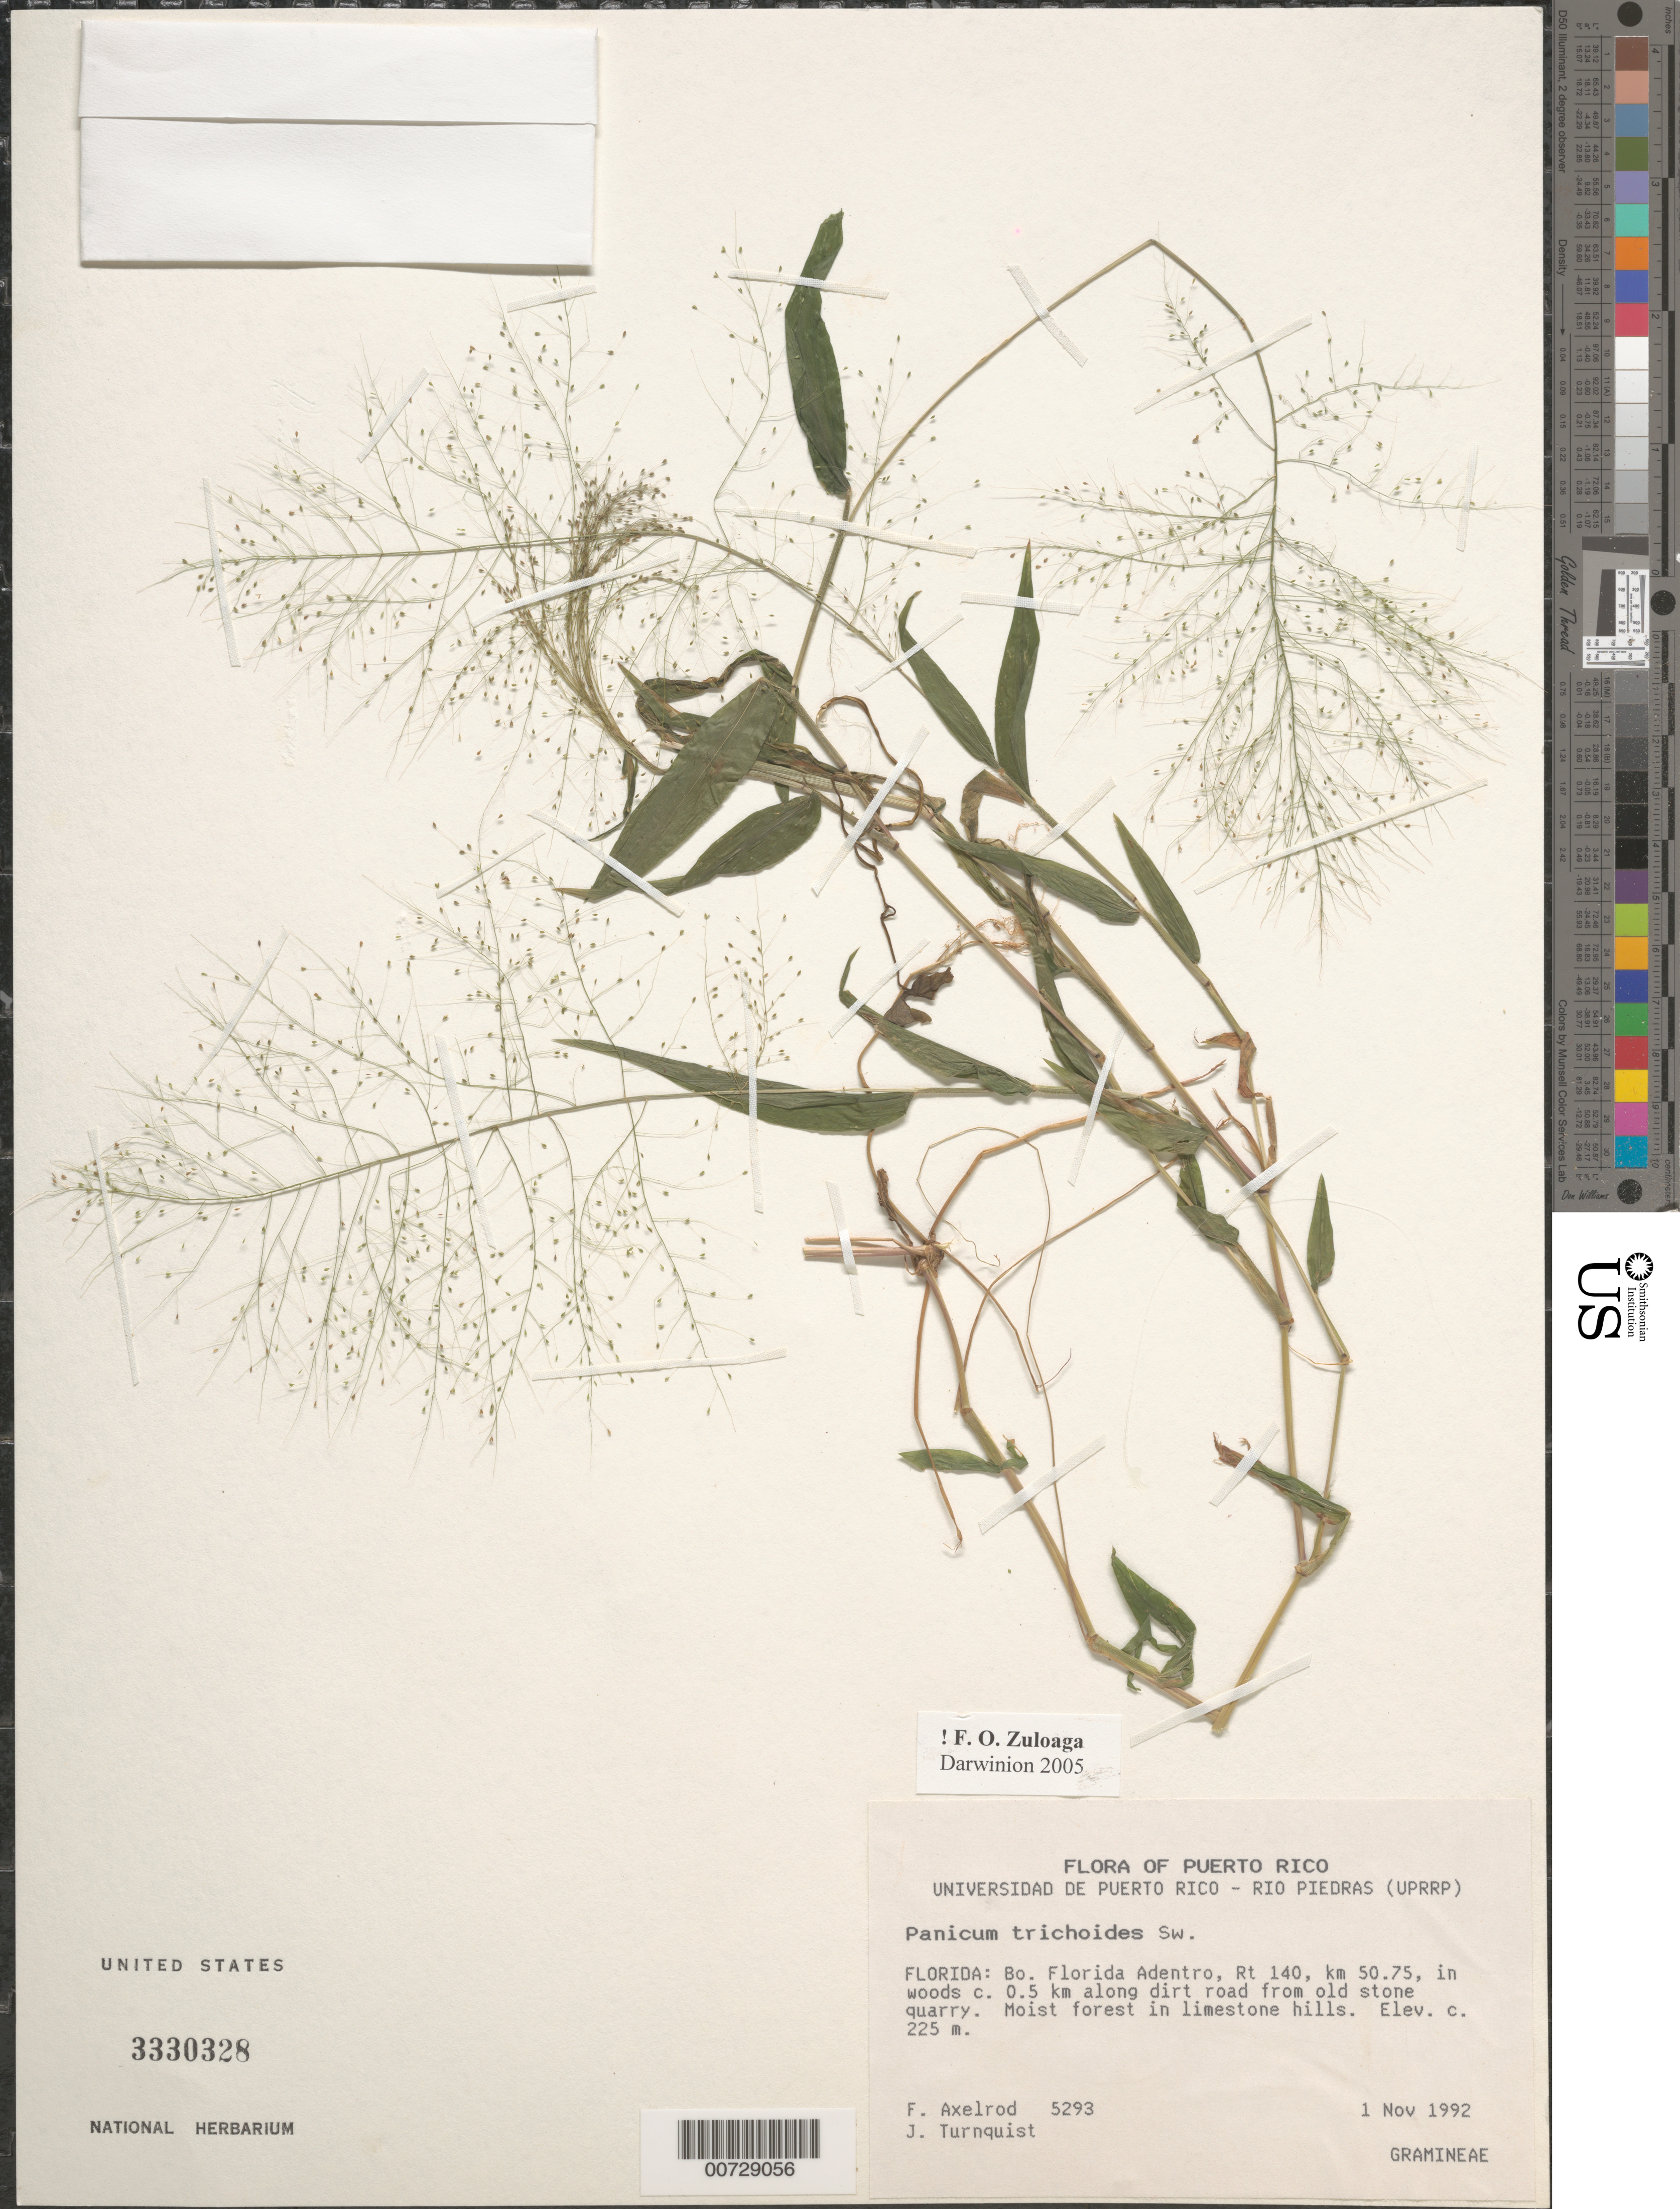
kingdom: Plantae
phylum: Tracheophyta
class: Liliopsida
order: Poales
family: Poaceae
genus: Panicum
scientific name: Panicum trichoides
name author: Sw.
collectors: F. S. Axelrod & J. Turnquist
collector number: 5293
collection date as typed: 01 Nov 1992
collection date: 1992-11-01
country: Puerto Rico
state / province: Florida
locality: Florida: Bo. Florida Adentro, Rte 140, km 50.75, in woods c. 0.5 km along dirt road from old stone quarry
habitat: Moist forest in limestone hills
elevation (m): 225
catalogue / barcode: US 3330328